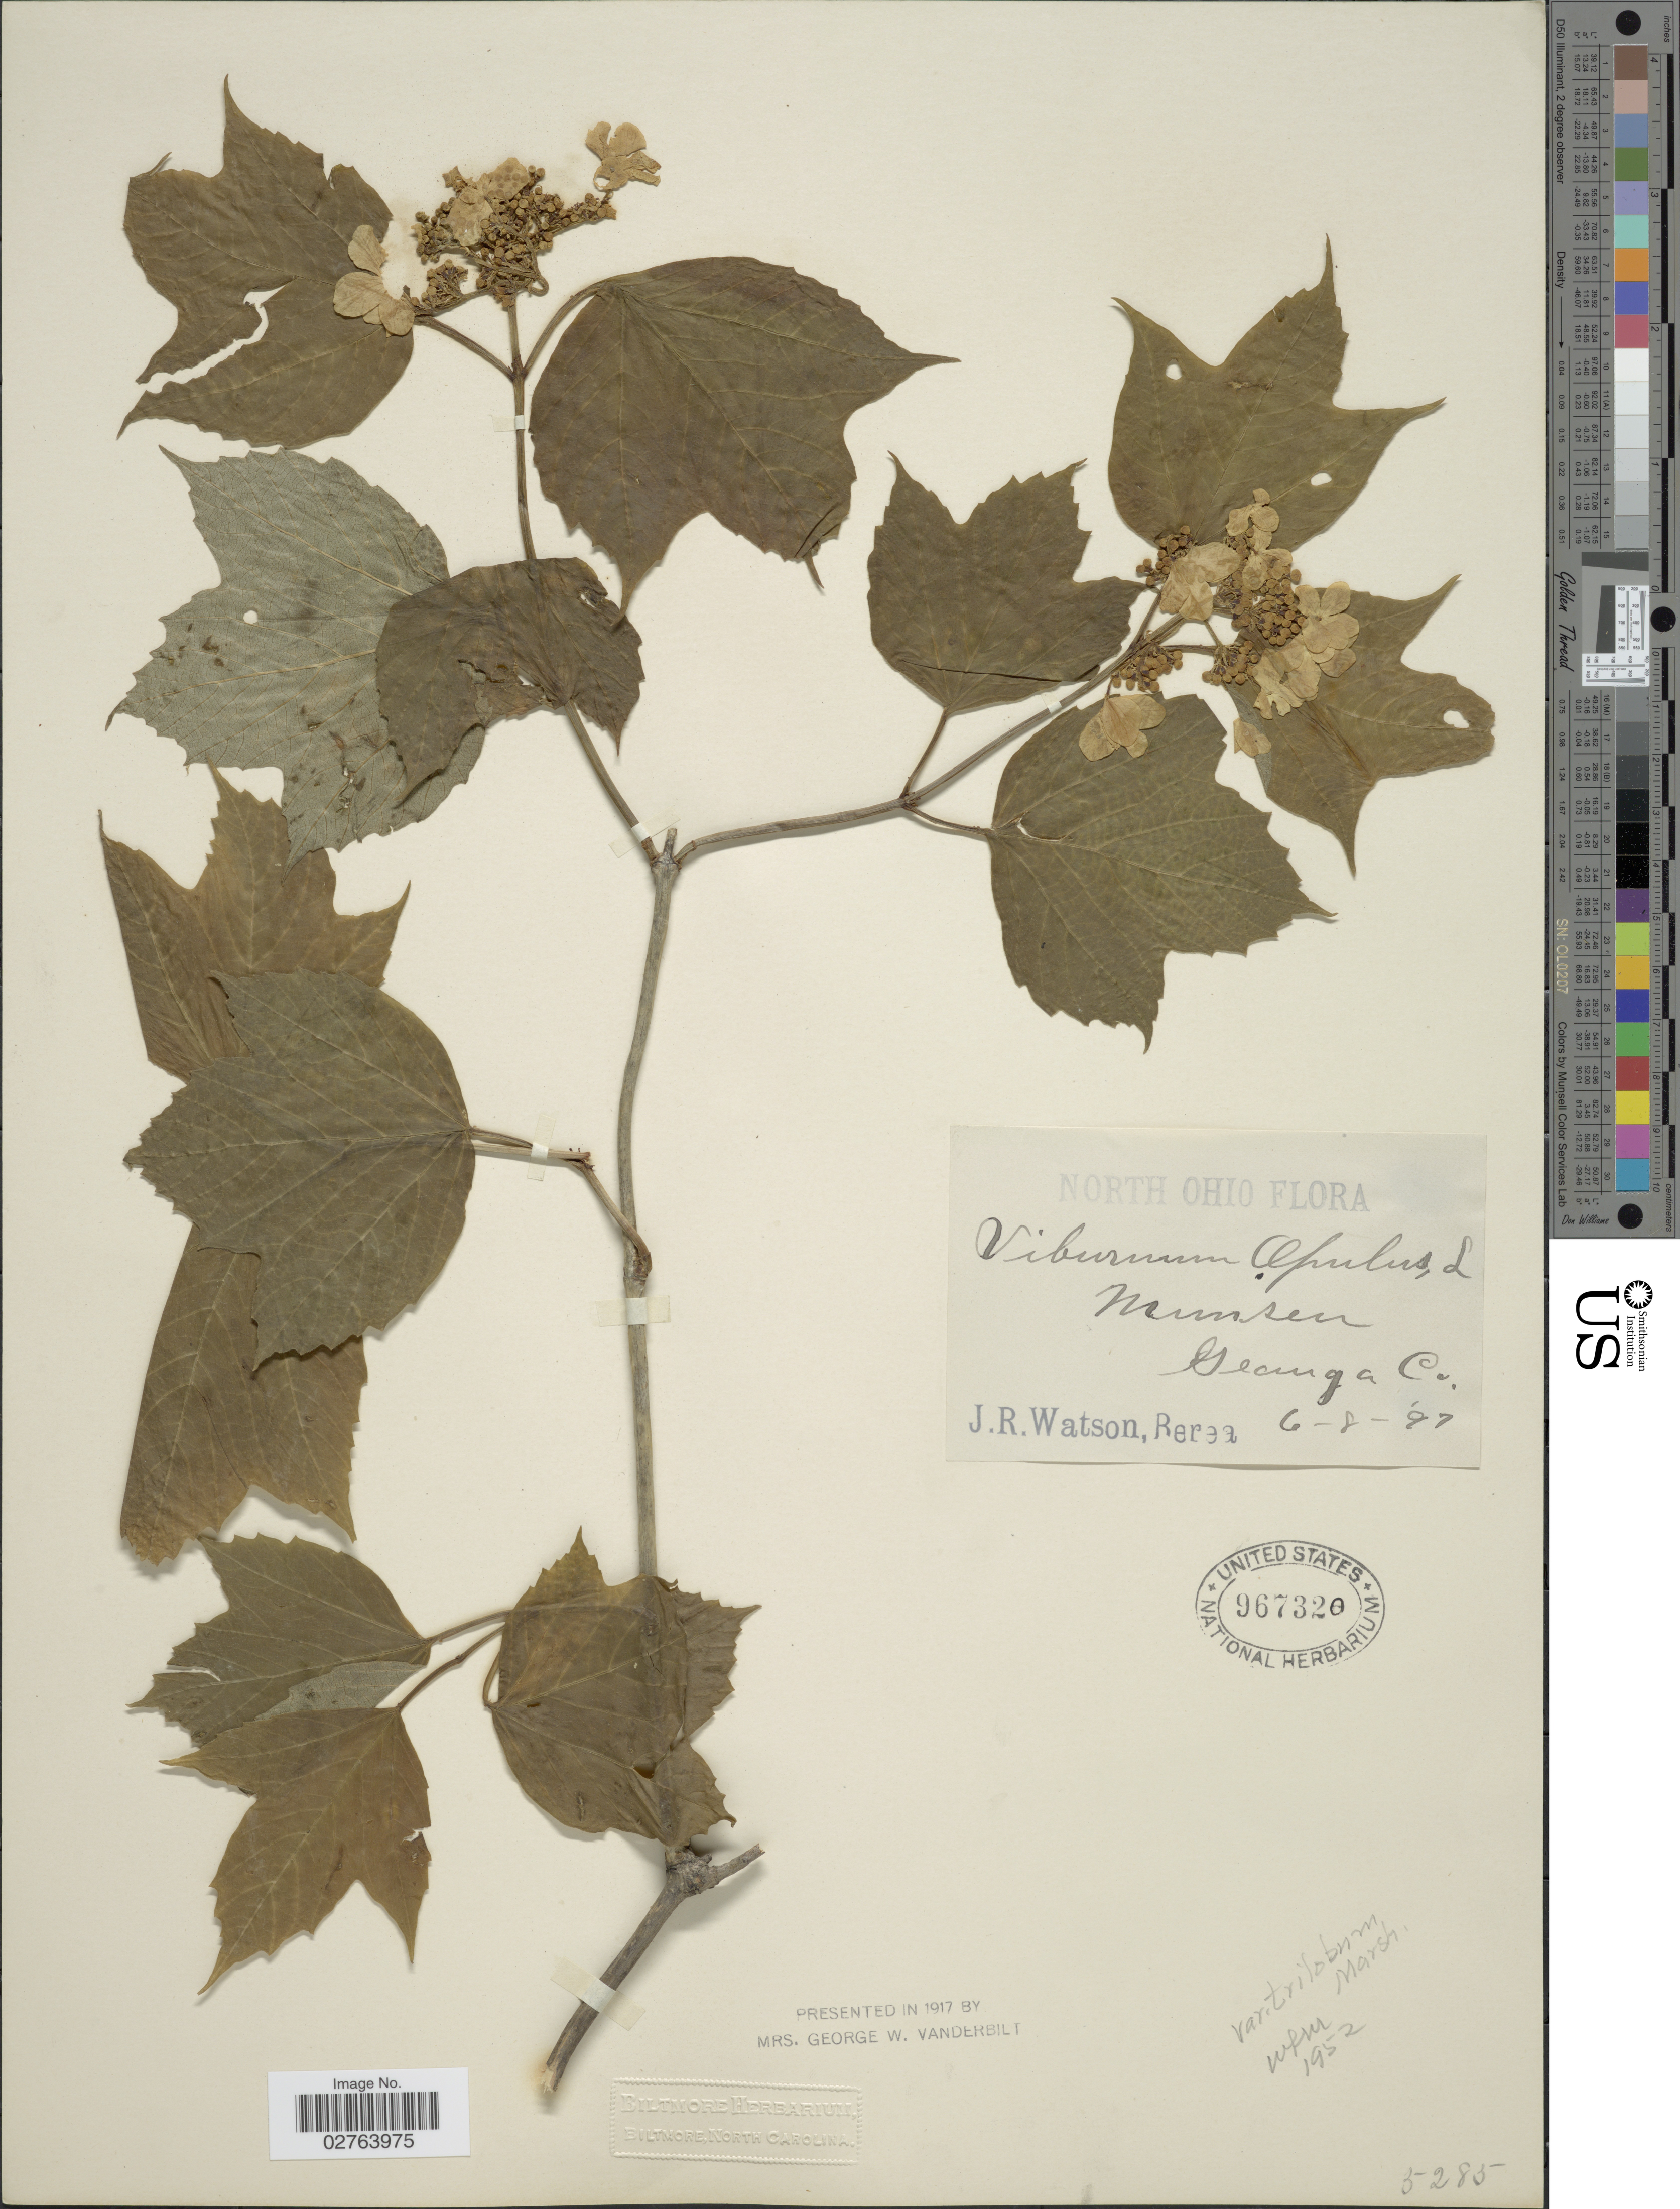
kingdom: Plantae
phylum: Tracheophyta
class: Magnoliopsida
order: Dipsacales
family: Viburnaceae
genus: Viburnum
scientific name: Viburnum opulus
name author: L.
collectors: J. R. Watson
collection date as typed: Transcribed d/m/y: 8/6/97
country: United States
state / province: Ohio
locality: North Ohio. Munsen, Geauga Co.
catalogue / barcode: US 967320